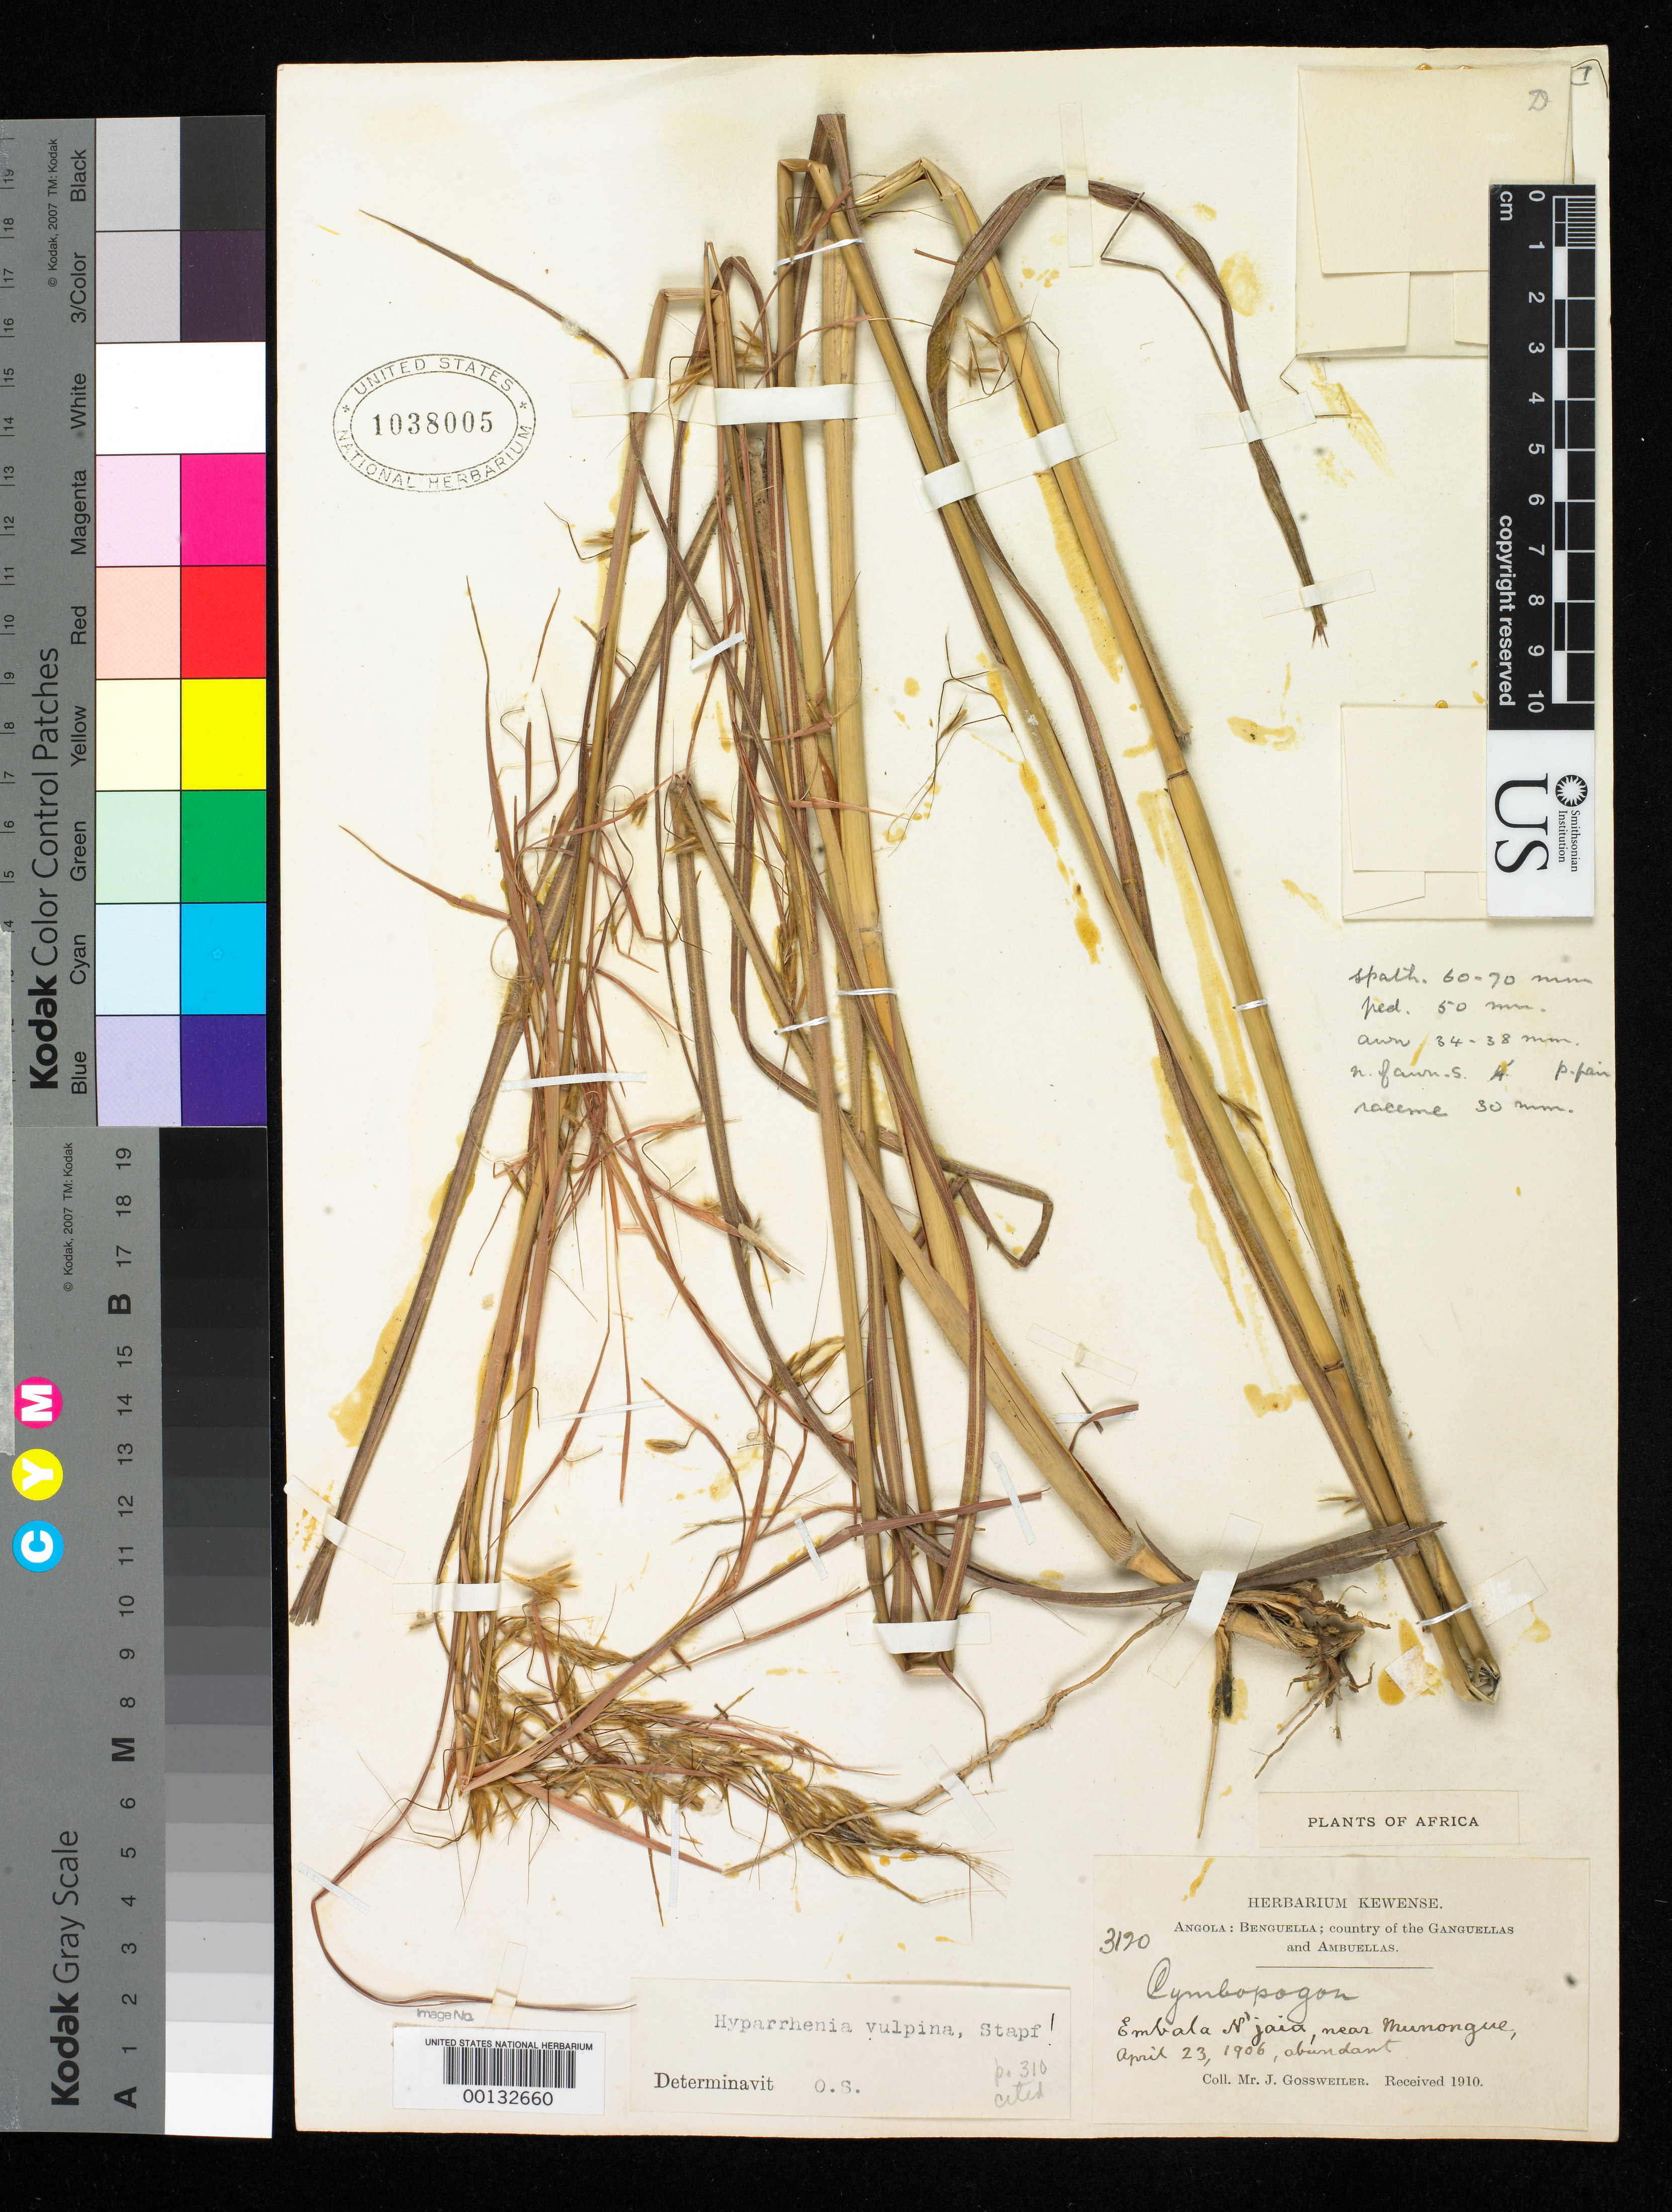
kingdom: Plantae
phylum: Tracheophyta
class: Liliopsida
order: Poales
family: Poaceae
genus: Hyparrhenia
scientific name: Hyparrhenia vulpina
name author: Stapf in Prain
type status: Isolectotype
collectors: J. Gossweiler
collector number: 3120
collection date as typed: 23 Apr 1906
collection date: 1906-04-23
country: Angola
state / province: Benguela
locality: Near Munongue, at N'jaia.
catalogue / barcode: US 1038005